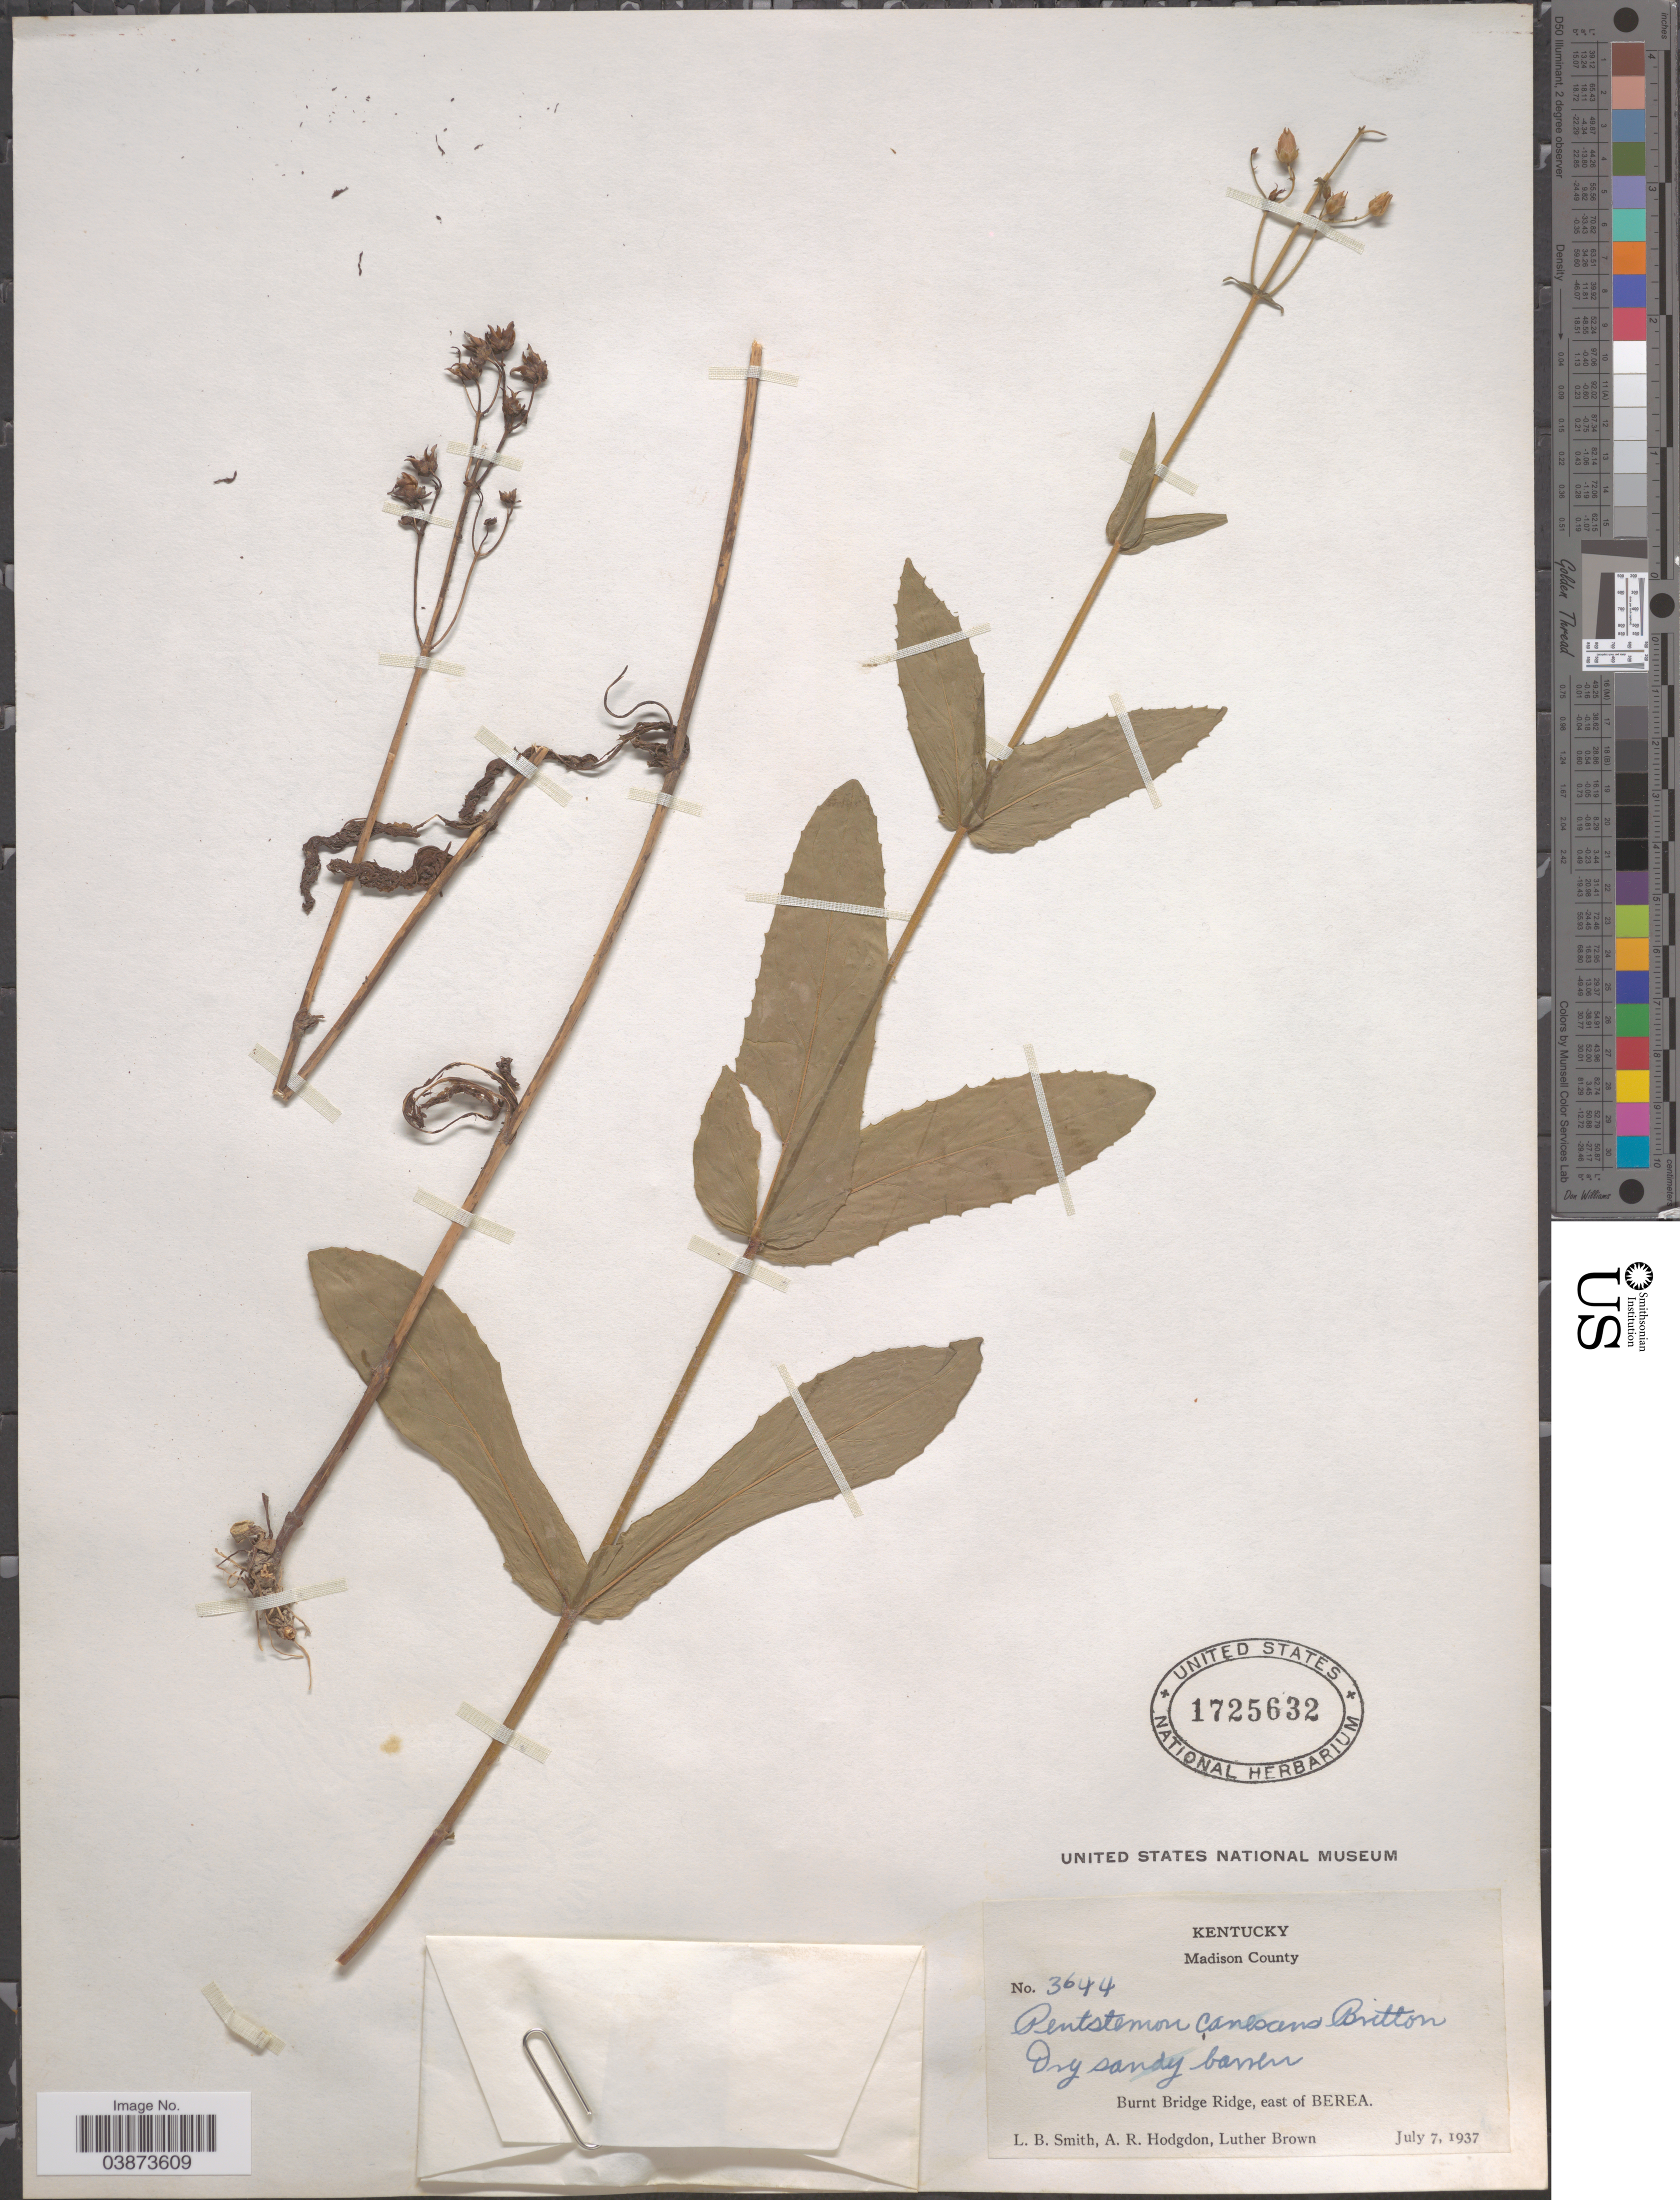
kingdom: Plantae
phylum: Tracheophyta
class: Magnoliopsida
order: Lamiales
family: Plantaginaceae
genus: Penstemon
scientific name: Penstemon canescens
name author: L.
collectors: L. Smith, A. R. Hodgdon & L. Brown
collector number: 3644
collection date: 1937-07-07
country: United States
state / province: Kentucky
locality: Madison County. Burnt Bridge Ridge, east of Berea.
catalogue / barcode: US 1725632